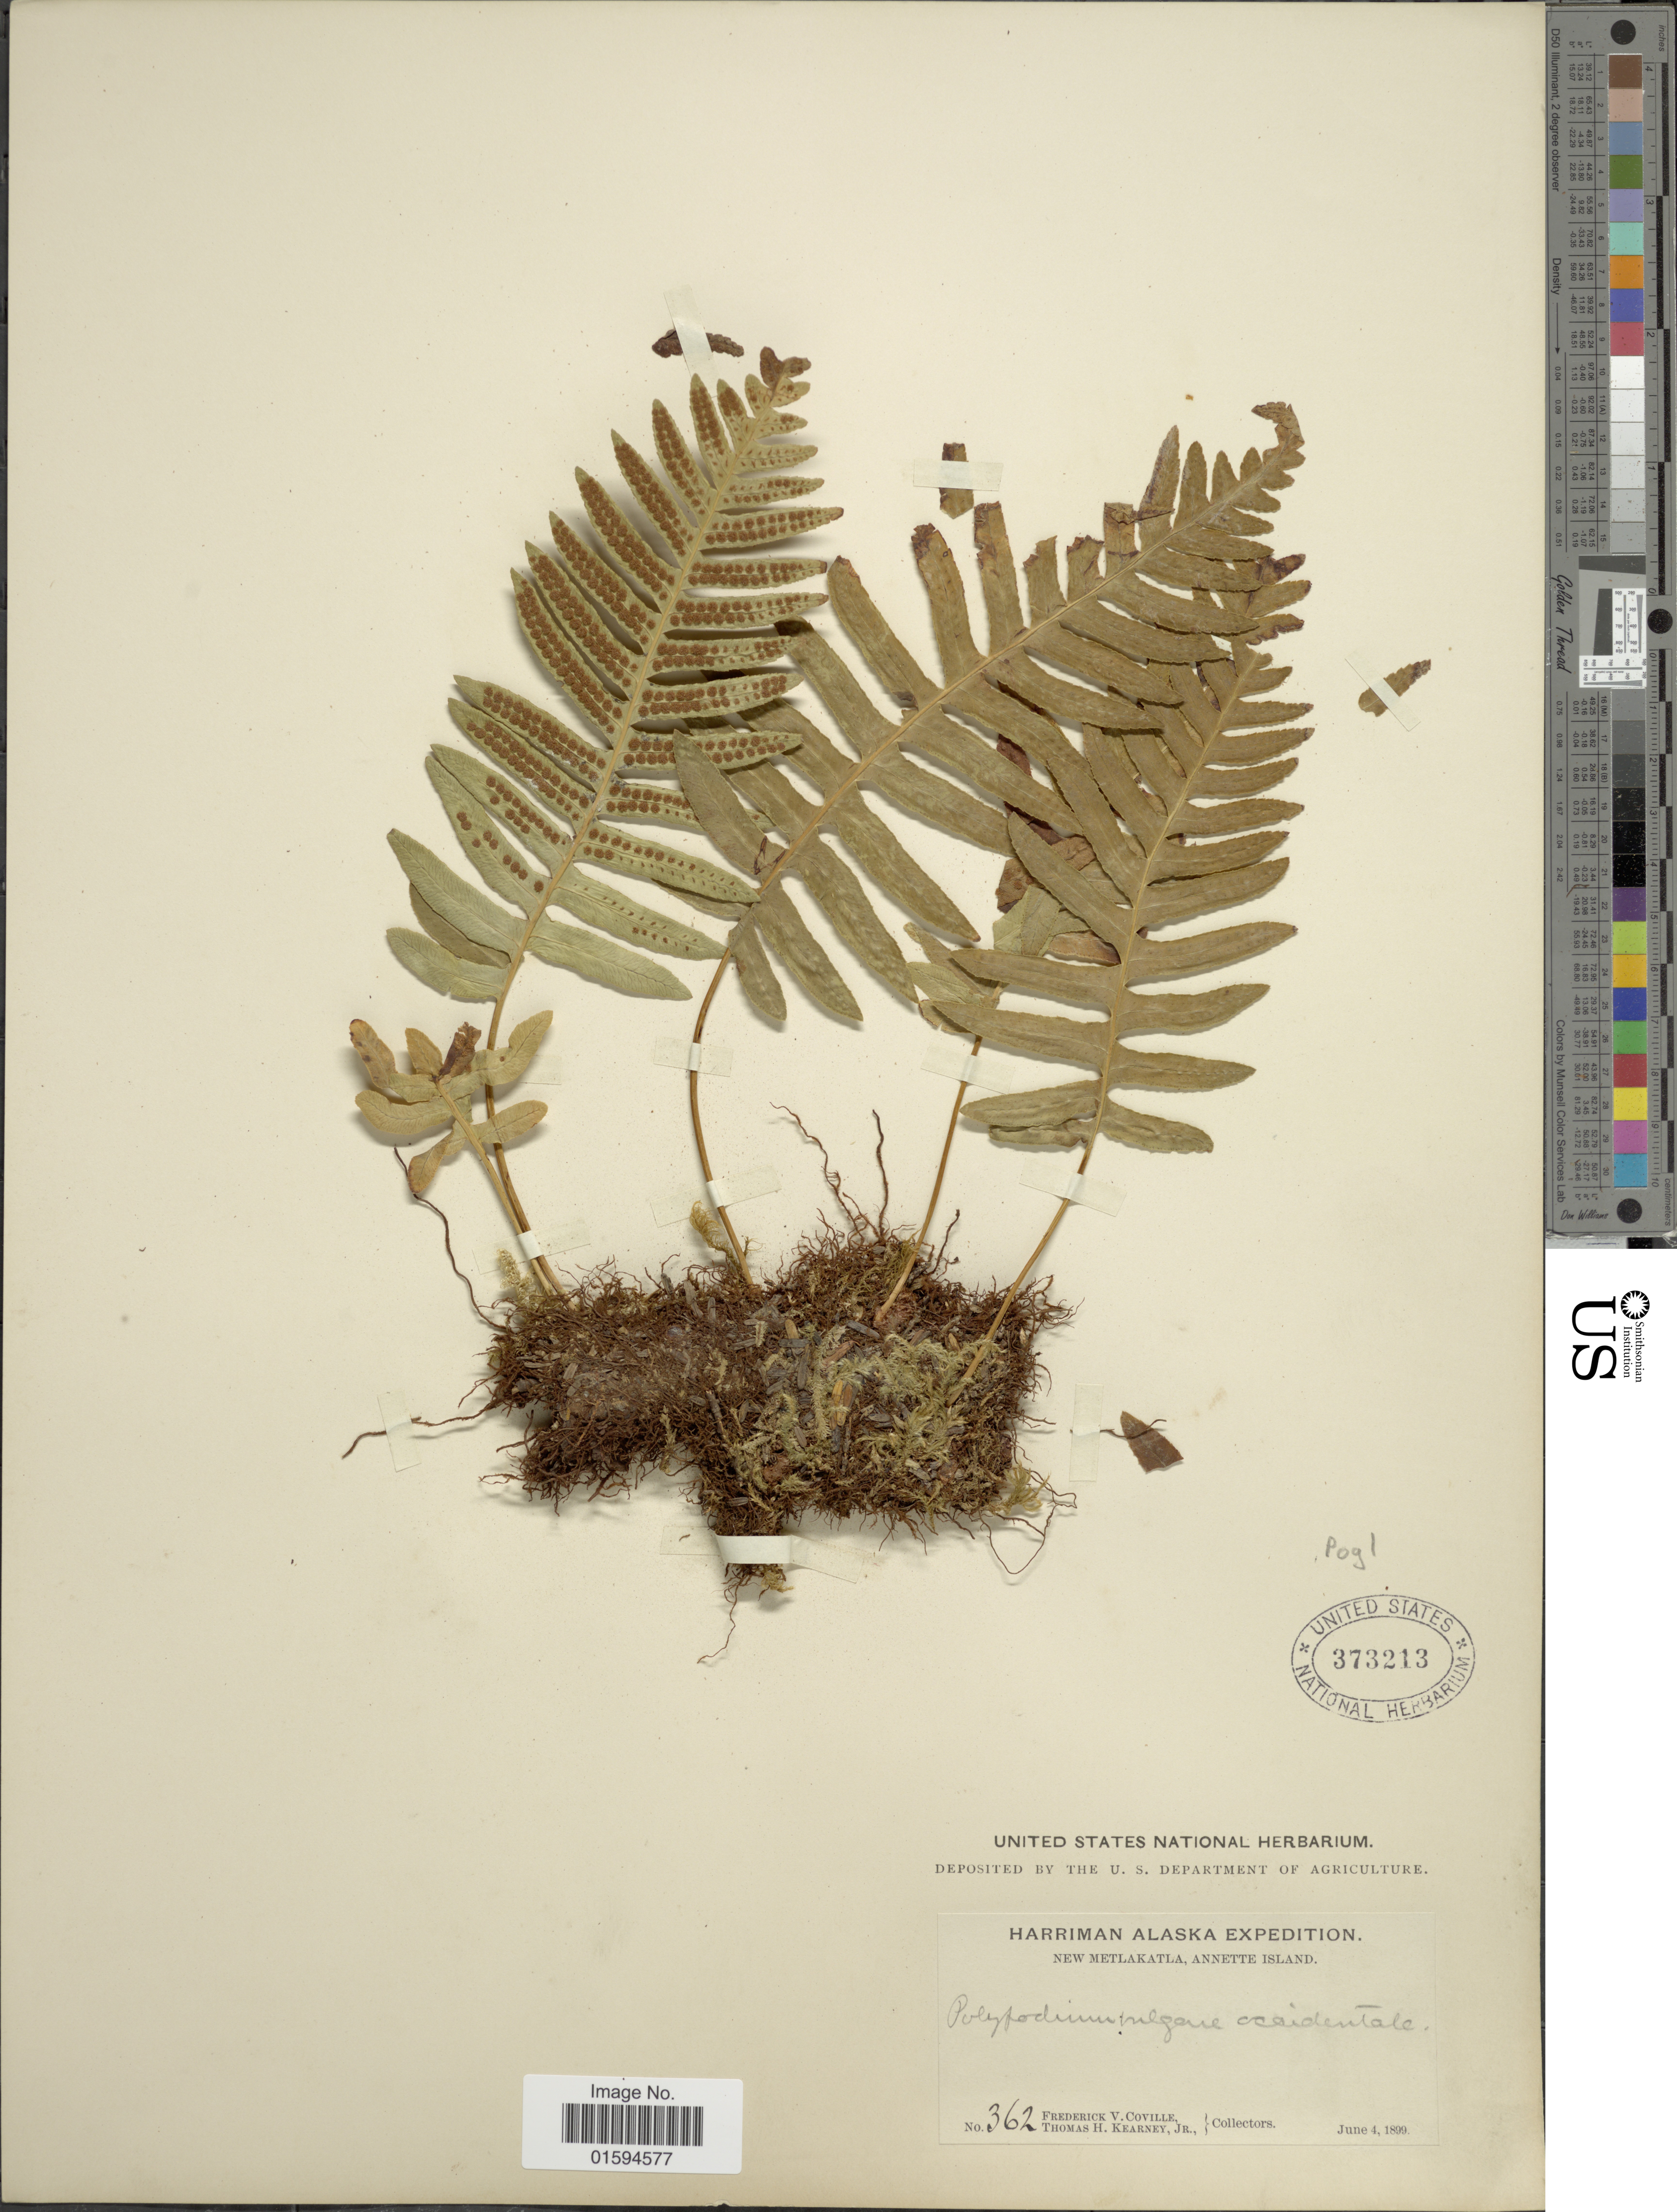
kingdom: Plantae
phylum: Tracheophyta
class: Polypodiopsida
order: Polypodiales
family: Polypodiaceae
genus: Polypodium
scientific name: Polypodium glycyrrhiza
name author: D.C. Eaton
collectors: F. V. Coville & T. H. Kearney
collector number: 362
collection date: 1899-06-04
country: United States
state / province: Alaska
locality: New Metlakatla, Annette Island.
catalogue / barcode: US 373213